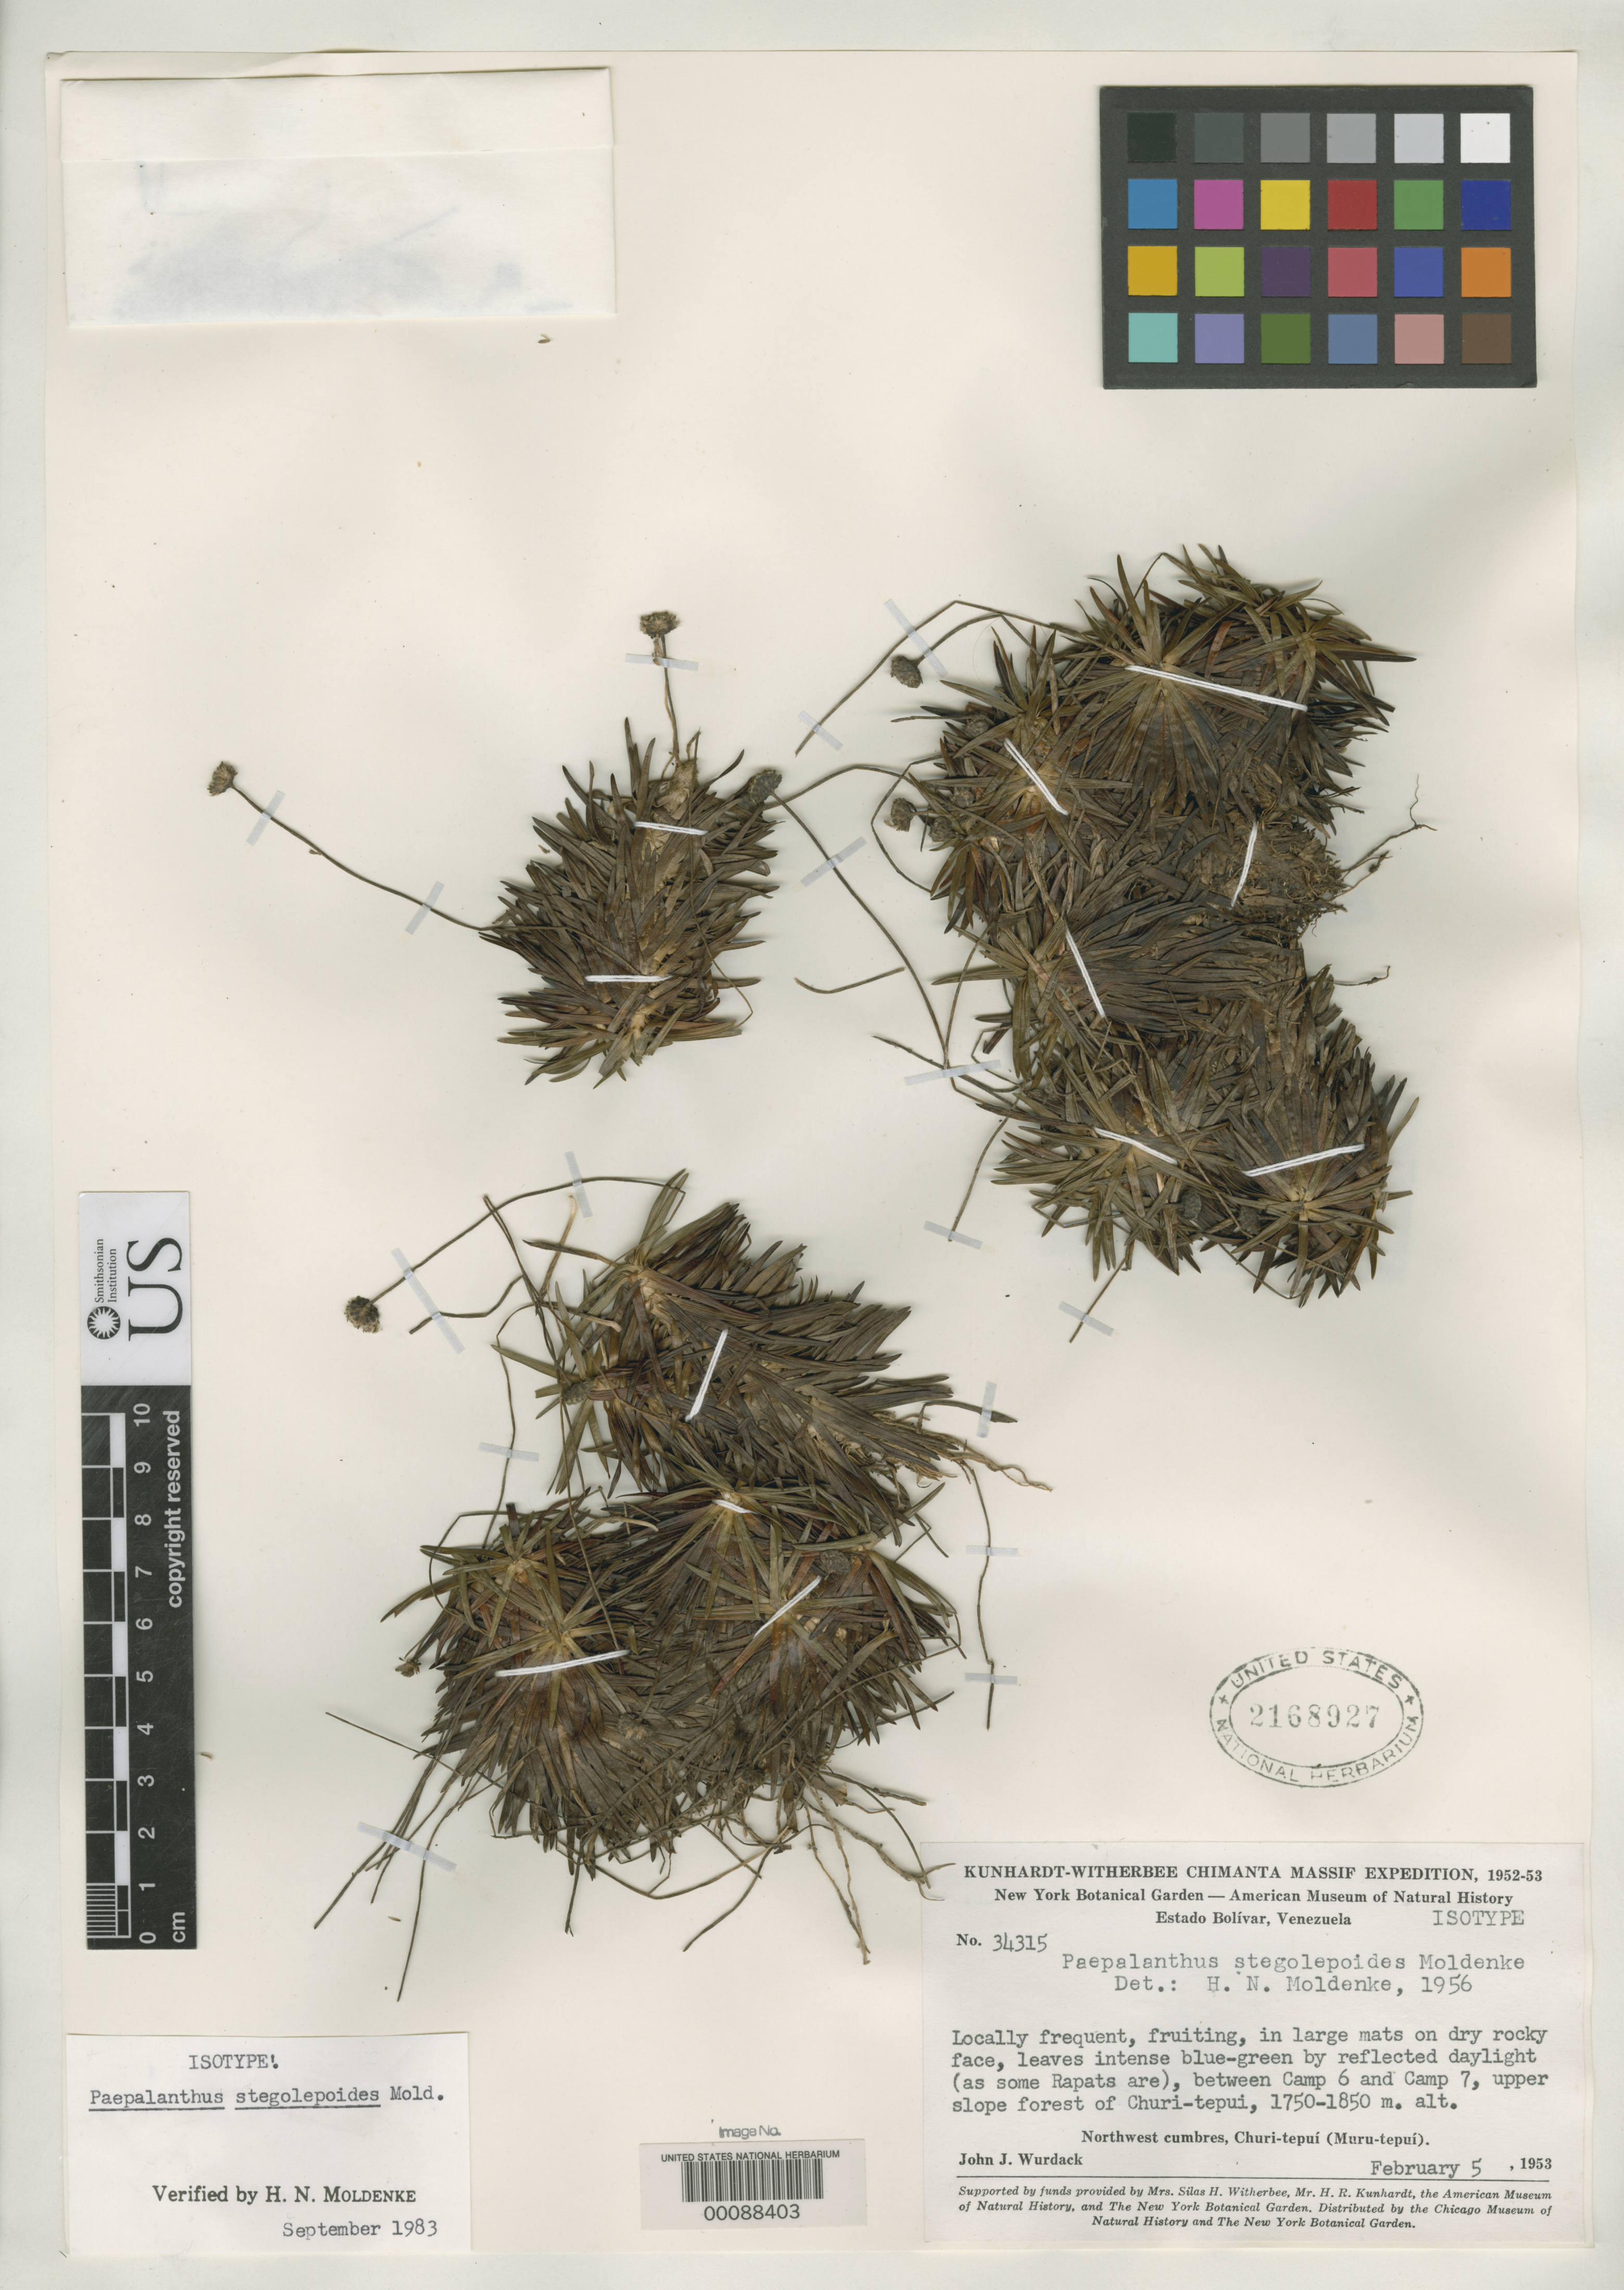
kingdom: Plantae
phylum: Tracheophyta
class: Liliopsida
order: Poales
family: Eriocaulaceae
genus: Paepalanthus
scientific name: Paepalanthus stegolepoides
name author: Moldenke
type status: Isotype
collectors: J. J. Wurdack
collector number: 34315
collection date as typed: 05 Feb 1953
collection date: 1953-02-05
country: Venezuela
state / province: Bolivar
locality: Churi-Tepui.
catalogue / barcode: US 2168927